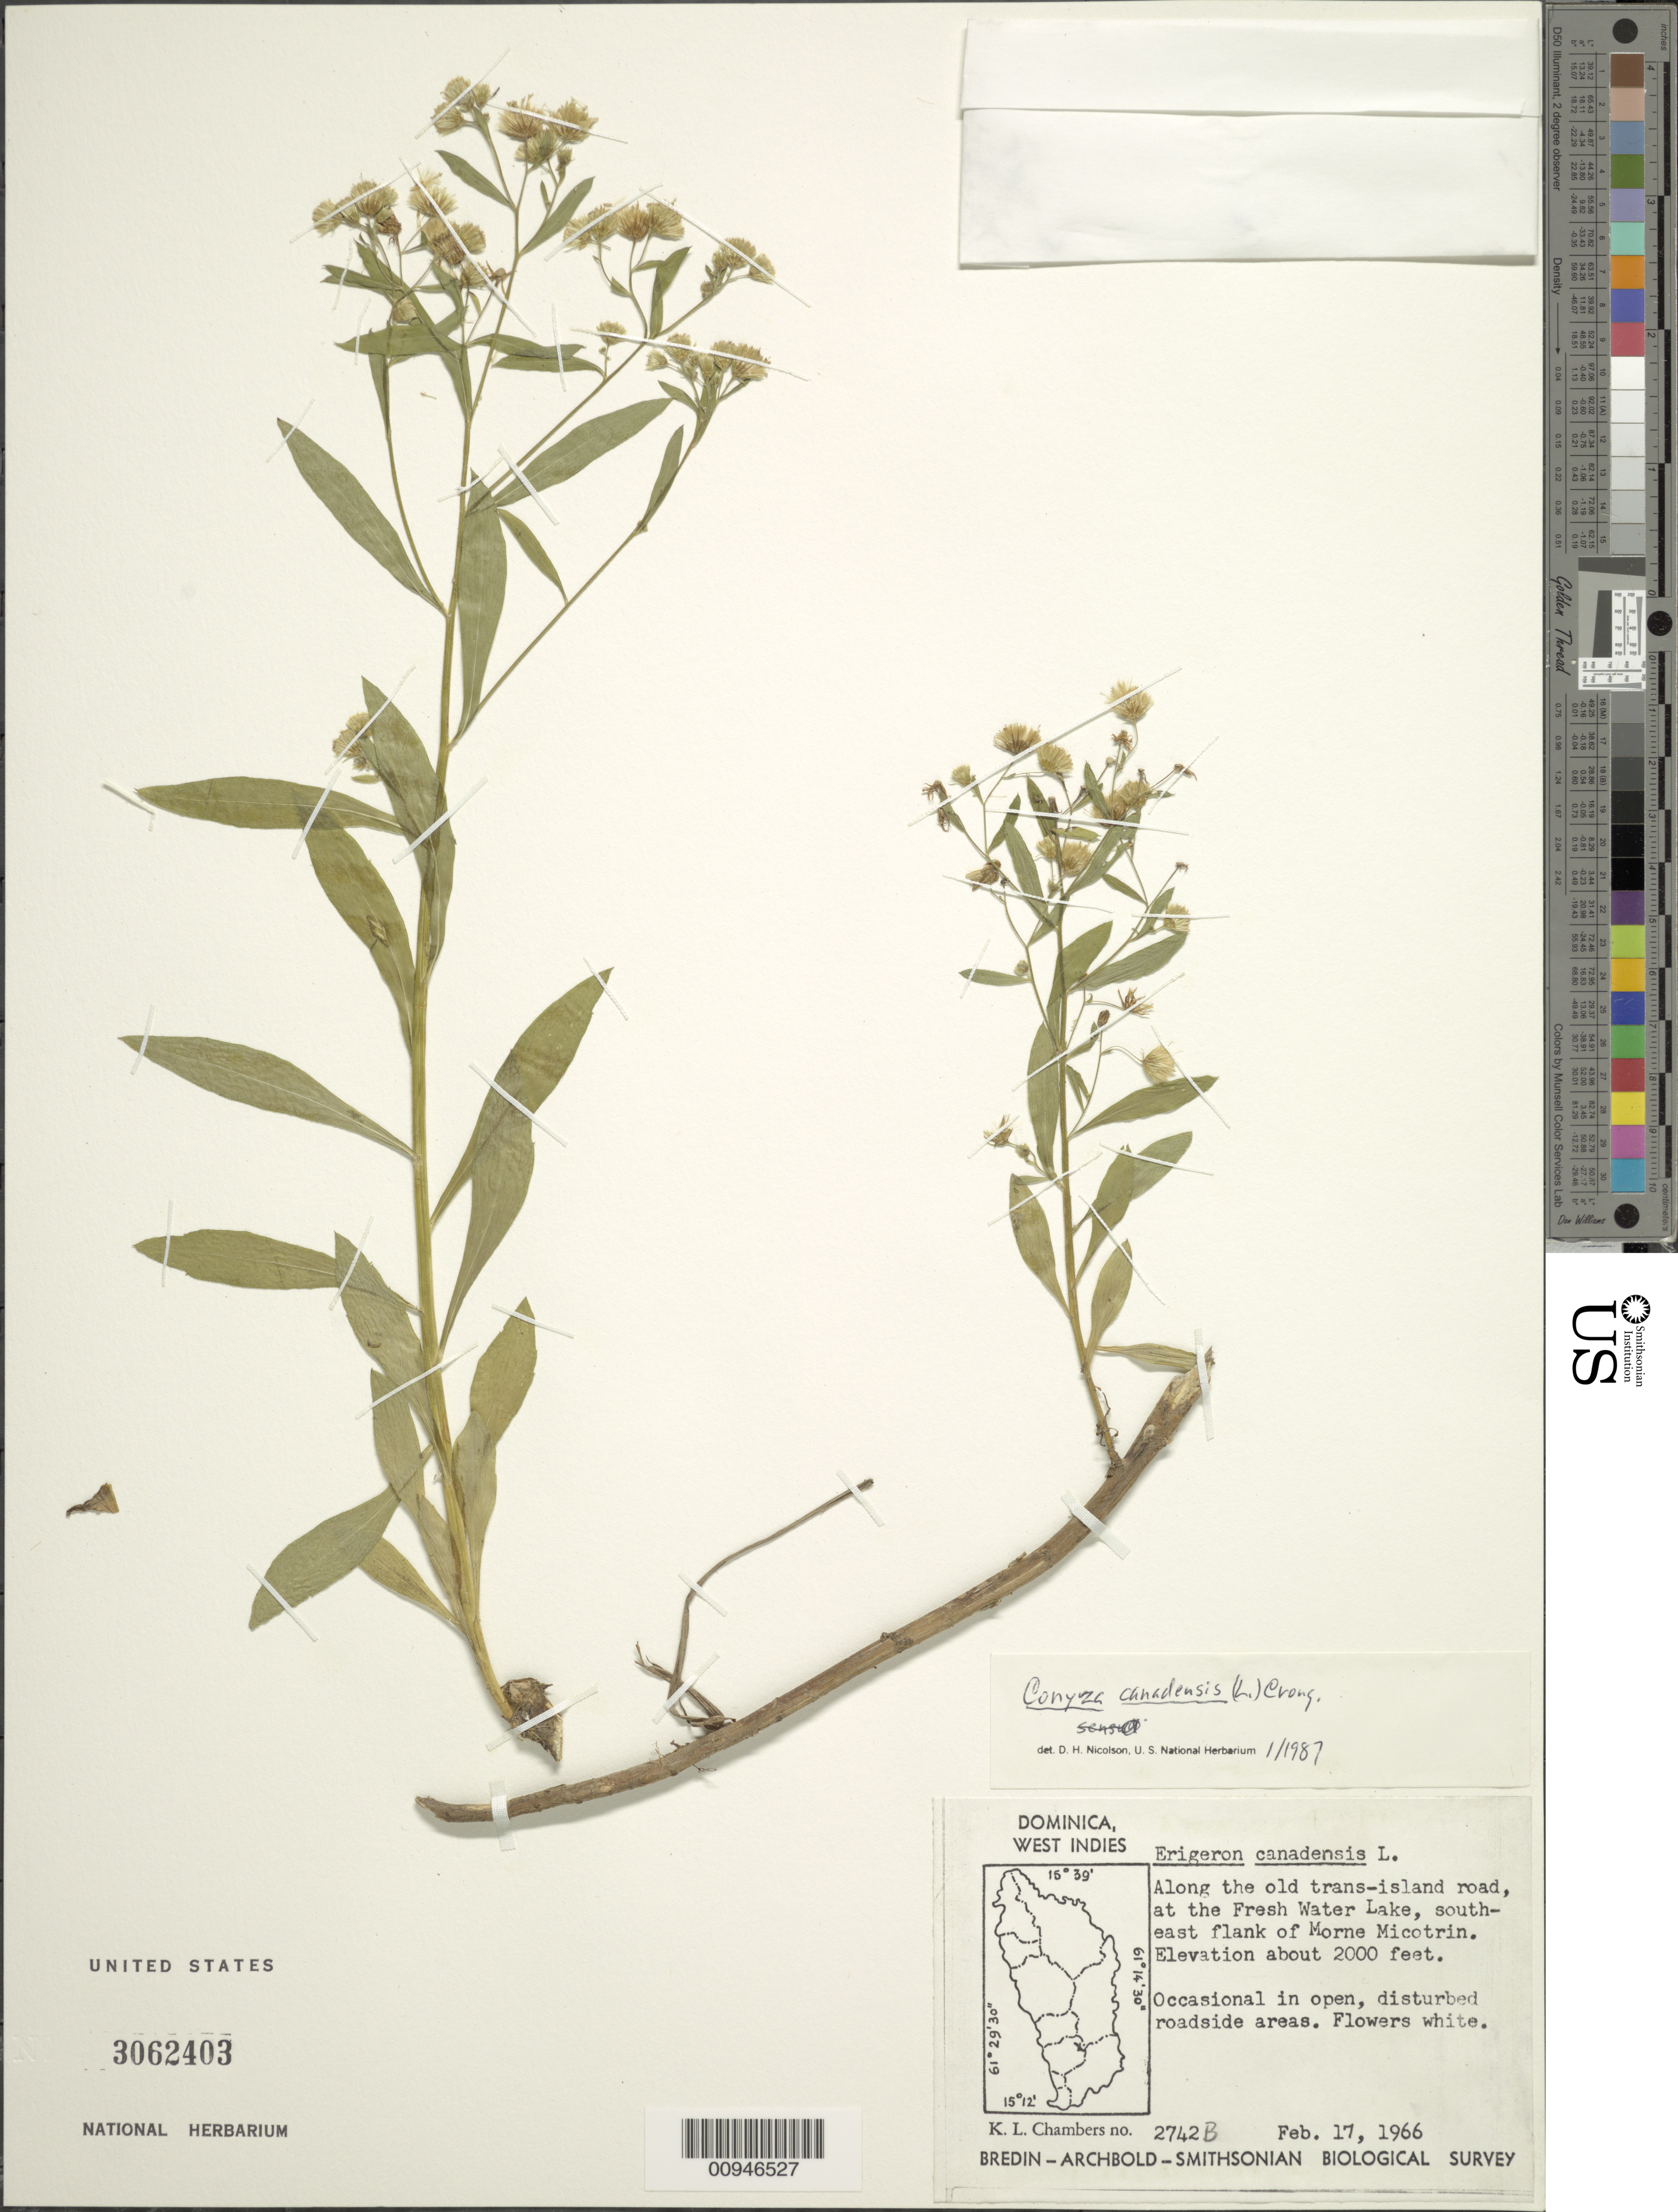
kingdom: Plantae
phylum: Tracheophyta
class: Magnoliopsida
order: Asterales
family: Asteraceae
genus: Conyza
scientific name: Conyza bonariensis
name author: (L.) Cronq.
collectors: K. L. Chambers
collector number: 2742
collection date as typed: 17 Feb 1966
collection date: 1966-02-17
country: Dominica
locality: Along the old trans-island road, at the Fresh Water Lake, SE flank of Morne Micotrin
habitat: Open, disturbed roadside areas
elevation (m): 610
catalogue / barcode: US 3062403